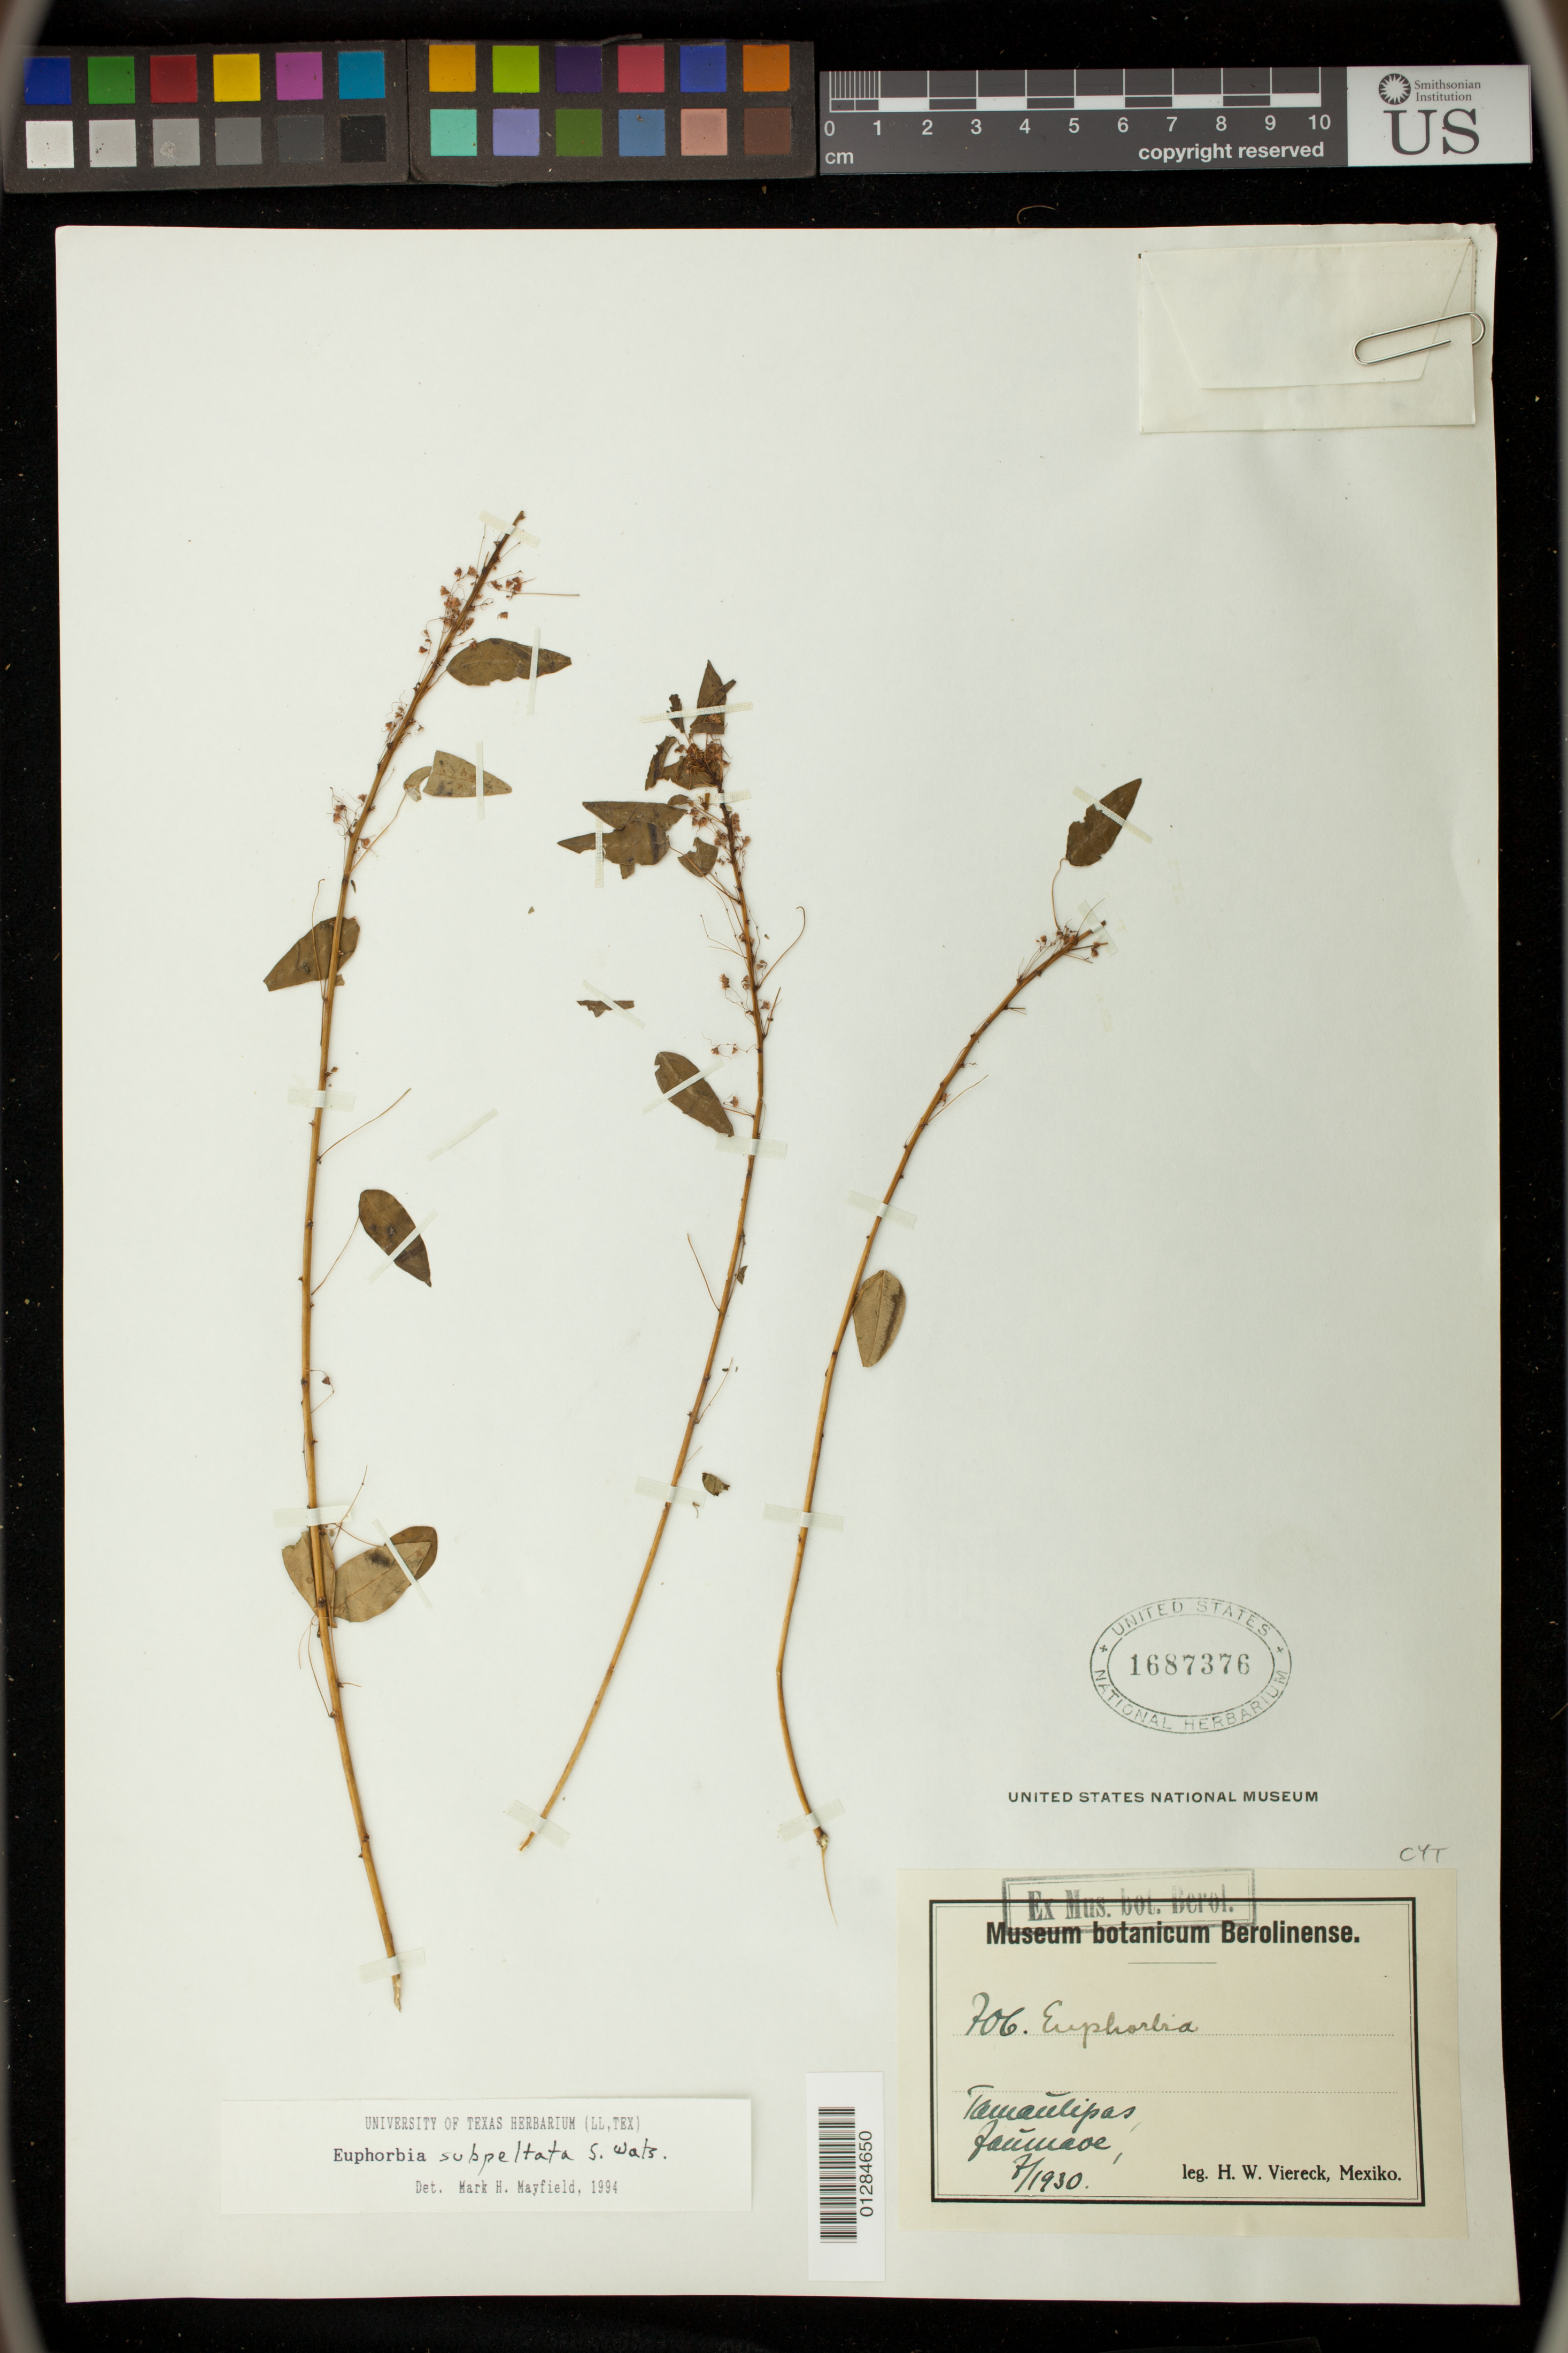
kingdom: Plantae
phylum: Tracheophyta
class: Magnoliopsida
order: Malpighiales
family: Euphorbiaceae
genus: Euphorbia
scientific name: Euphorbia subpeltata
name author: S. Watson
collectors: H. W. Viereck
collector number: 706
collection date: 1930-07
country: Mexico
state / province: Tamaulipas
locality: Faumaoe [sp?]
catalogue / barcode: US 1687376